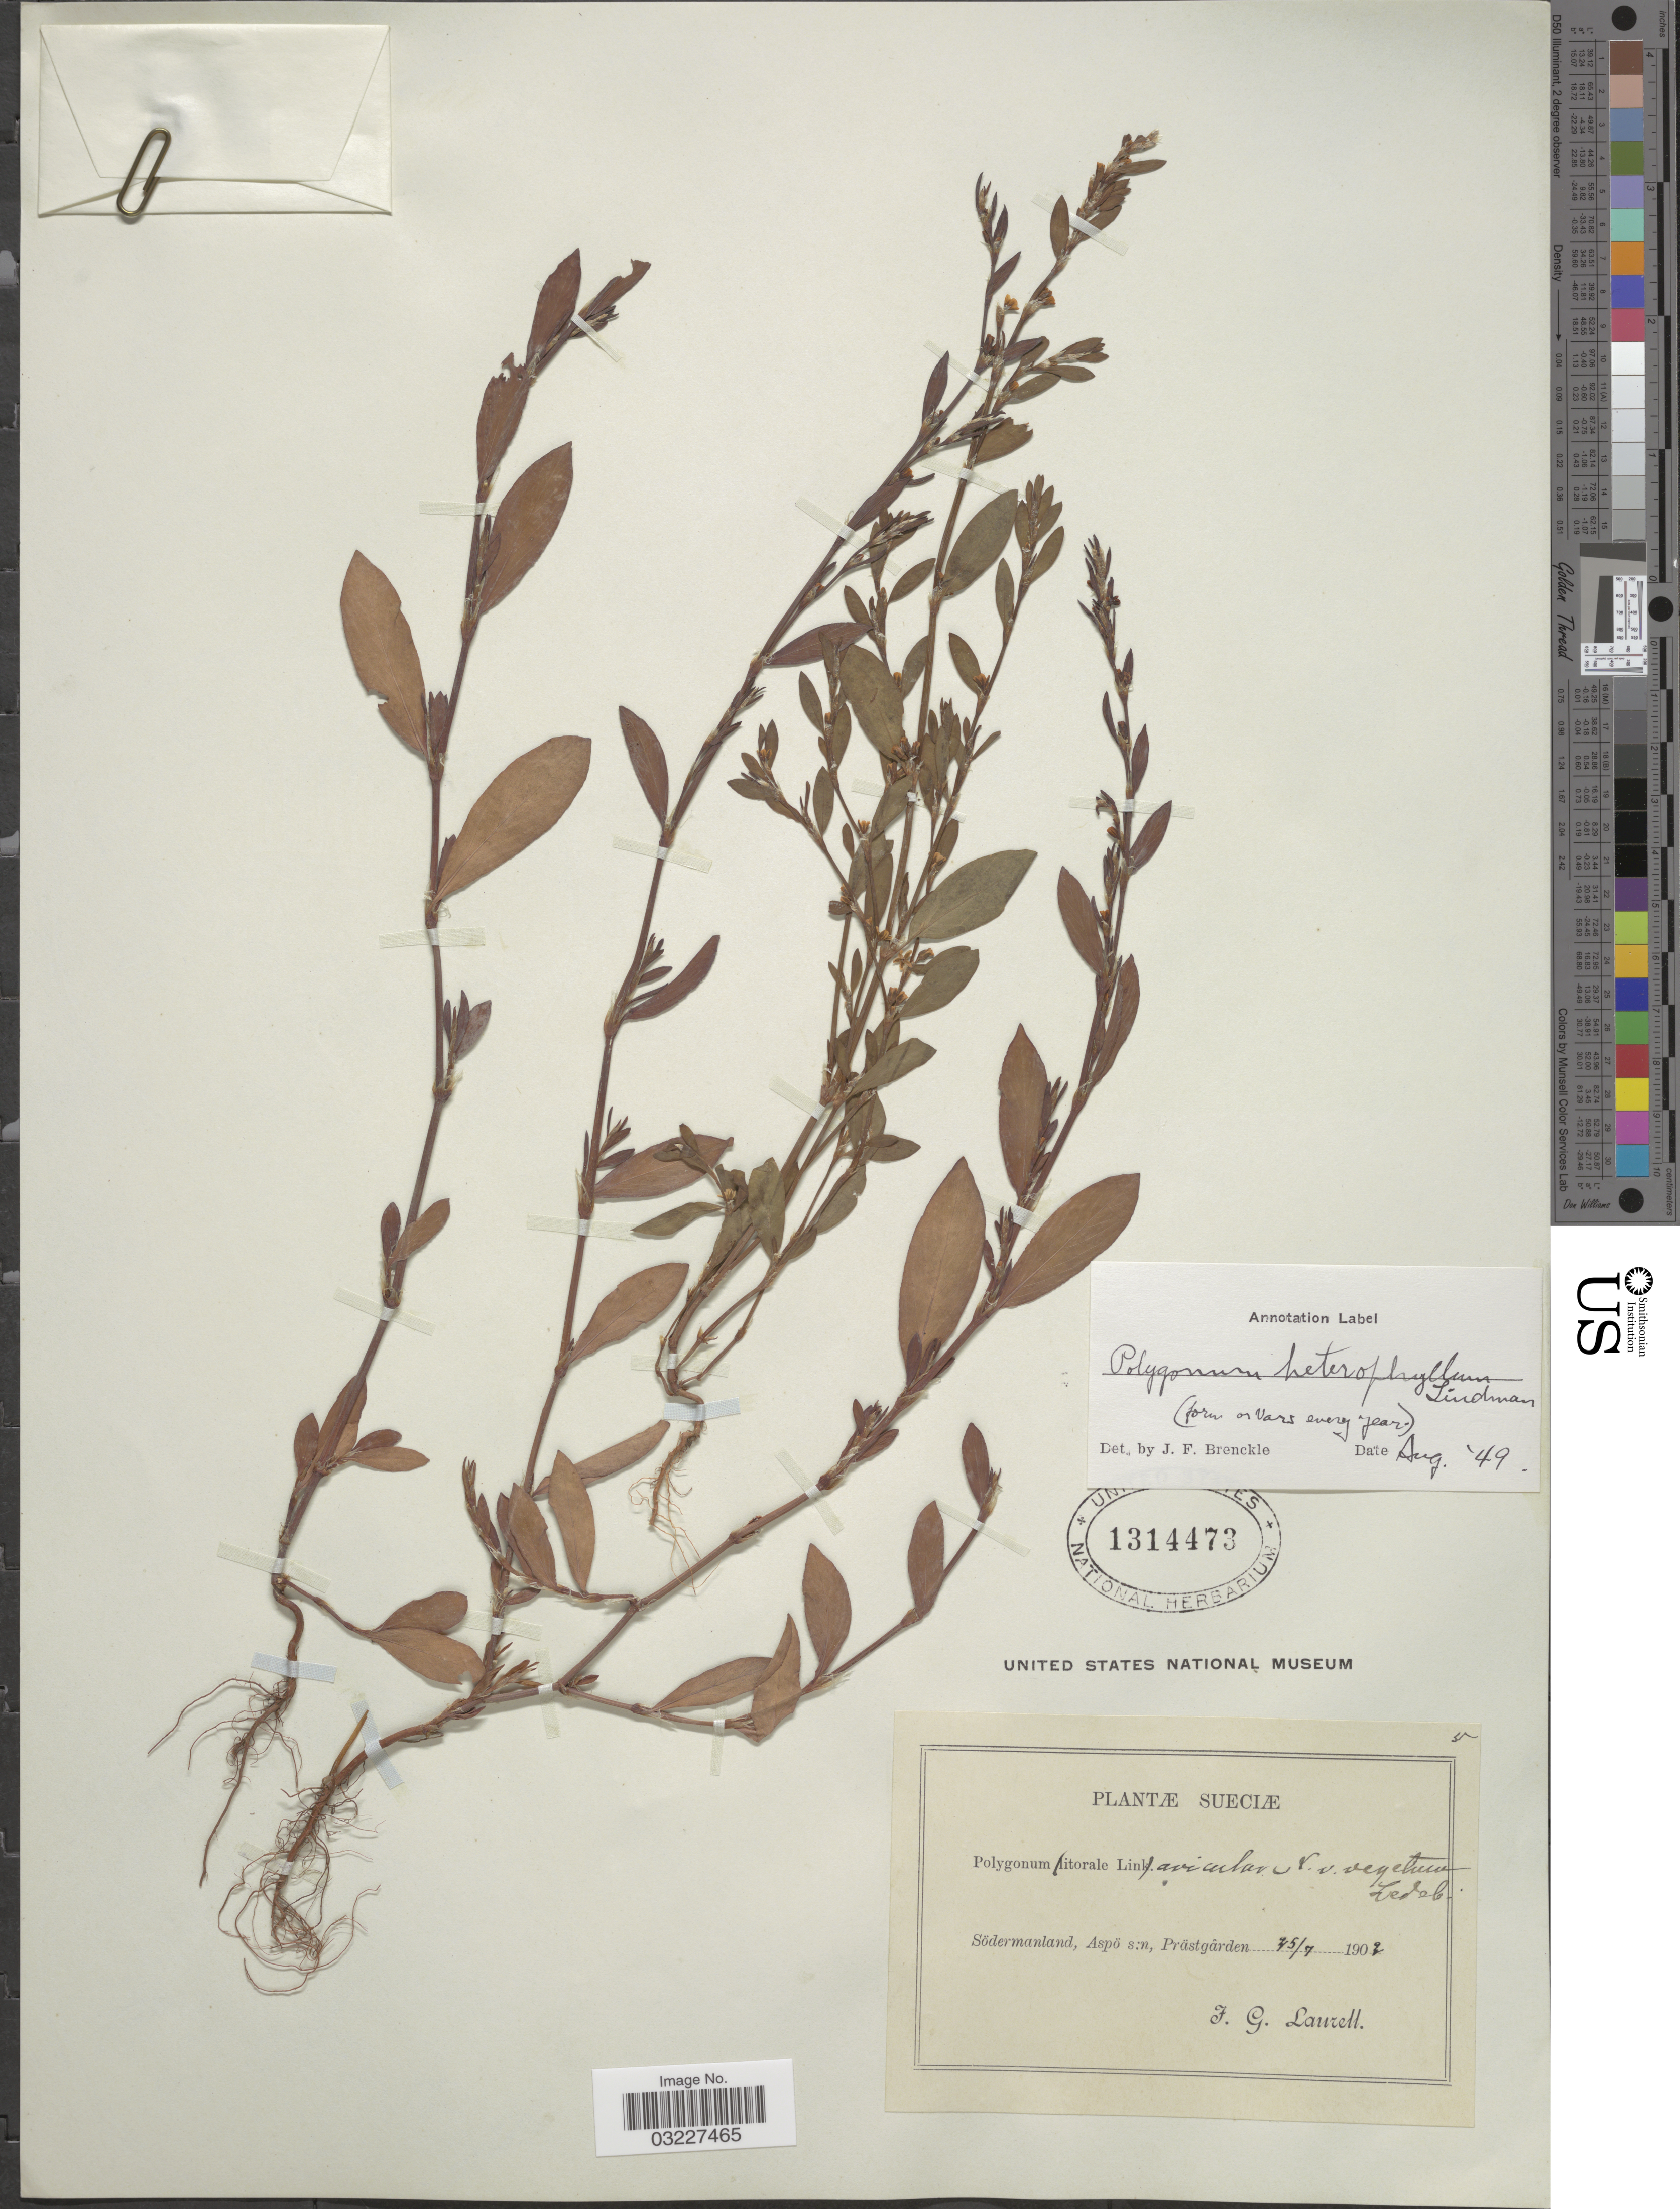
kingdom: Plantae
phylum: Tracheophyta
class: Magnoliopsida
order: Caryophyllales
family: Polygonaceae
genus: Polygonum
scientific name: Polygonum heterophyllum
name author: Lindm.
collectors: J. Laurell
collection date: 1902-07-25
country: Sweden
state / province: Sodermanland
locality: Sueciæ, Södermanland, Aspö s:n, Prästgârden.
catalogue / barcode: US 1314473